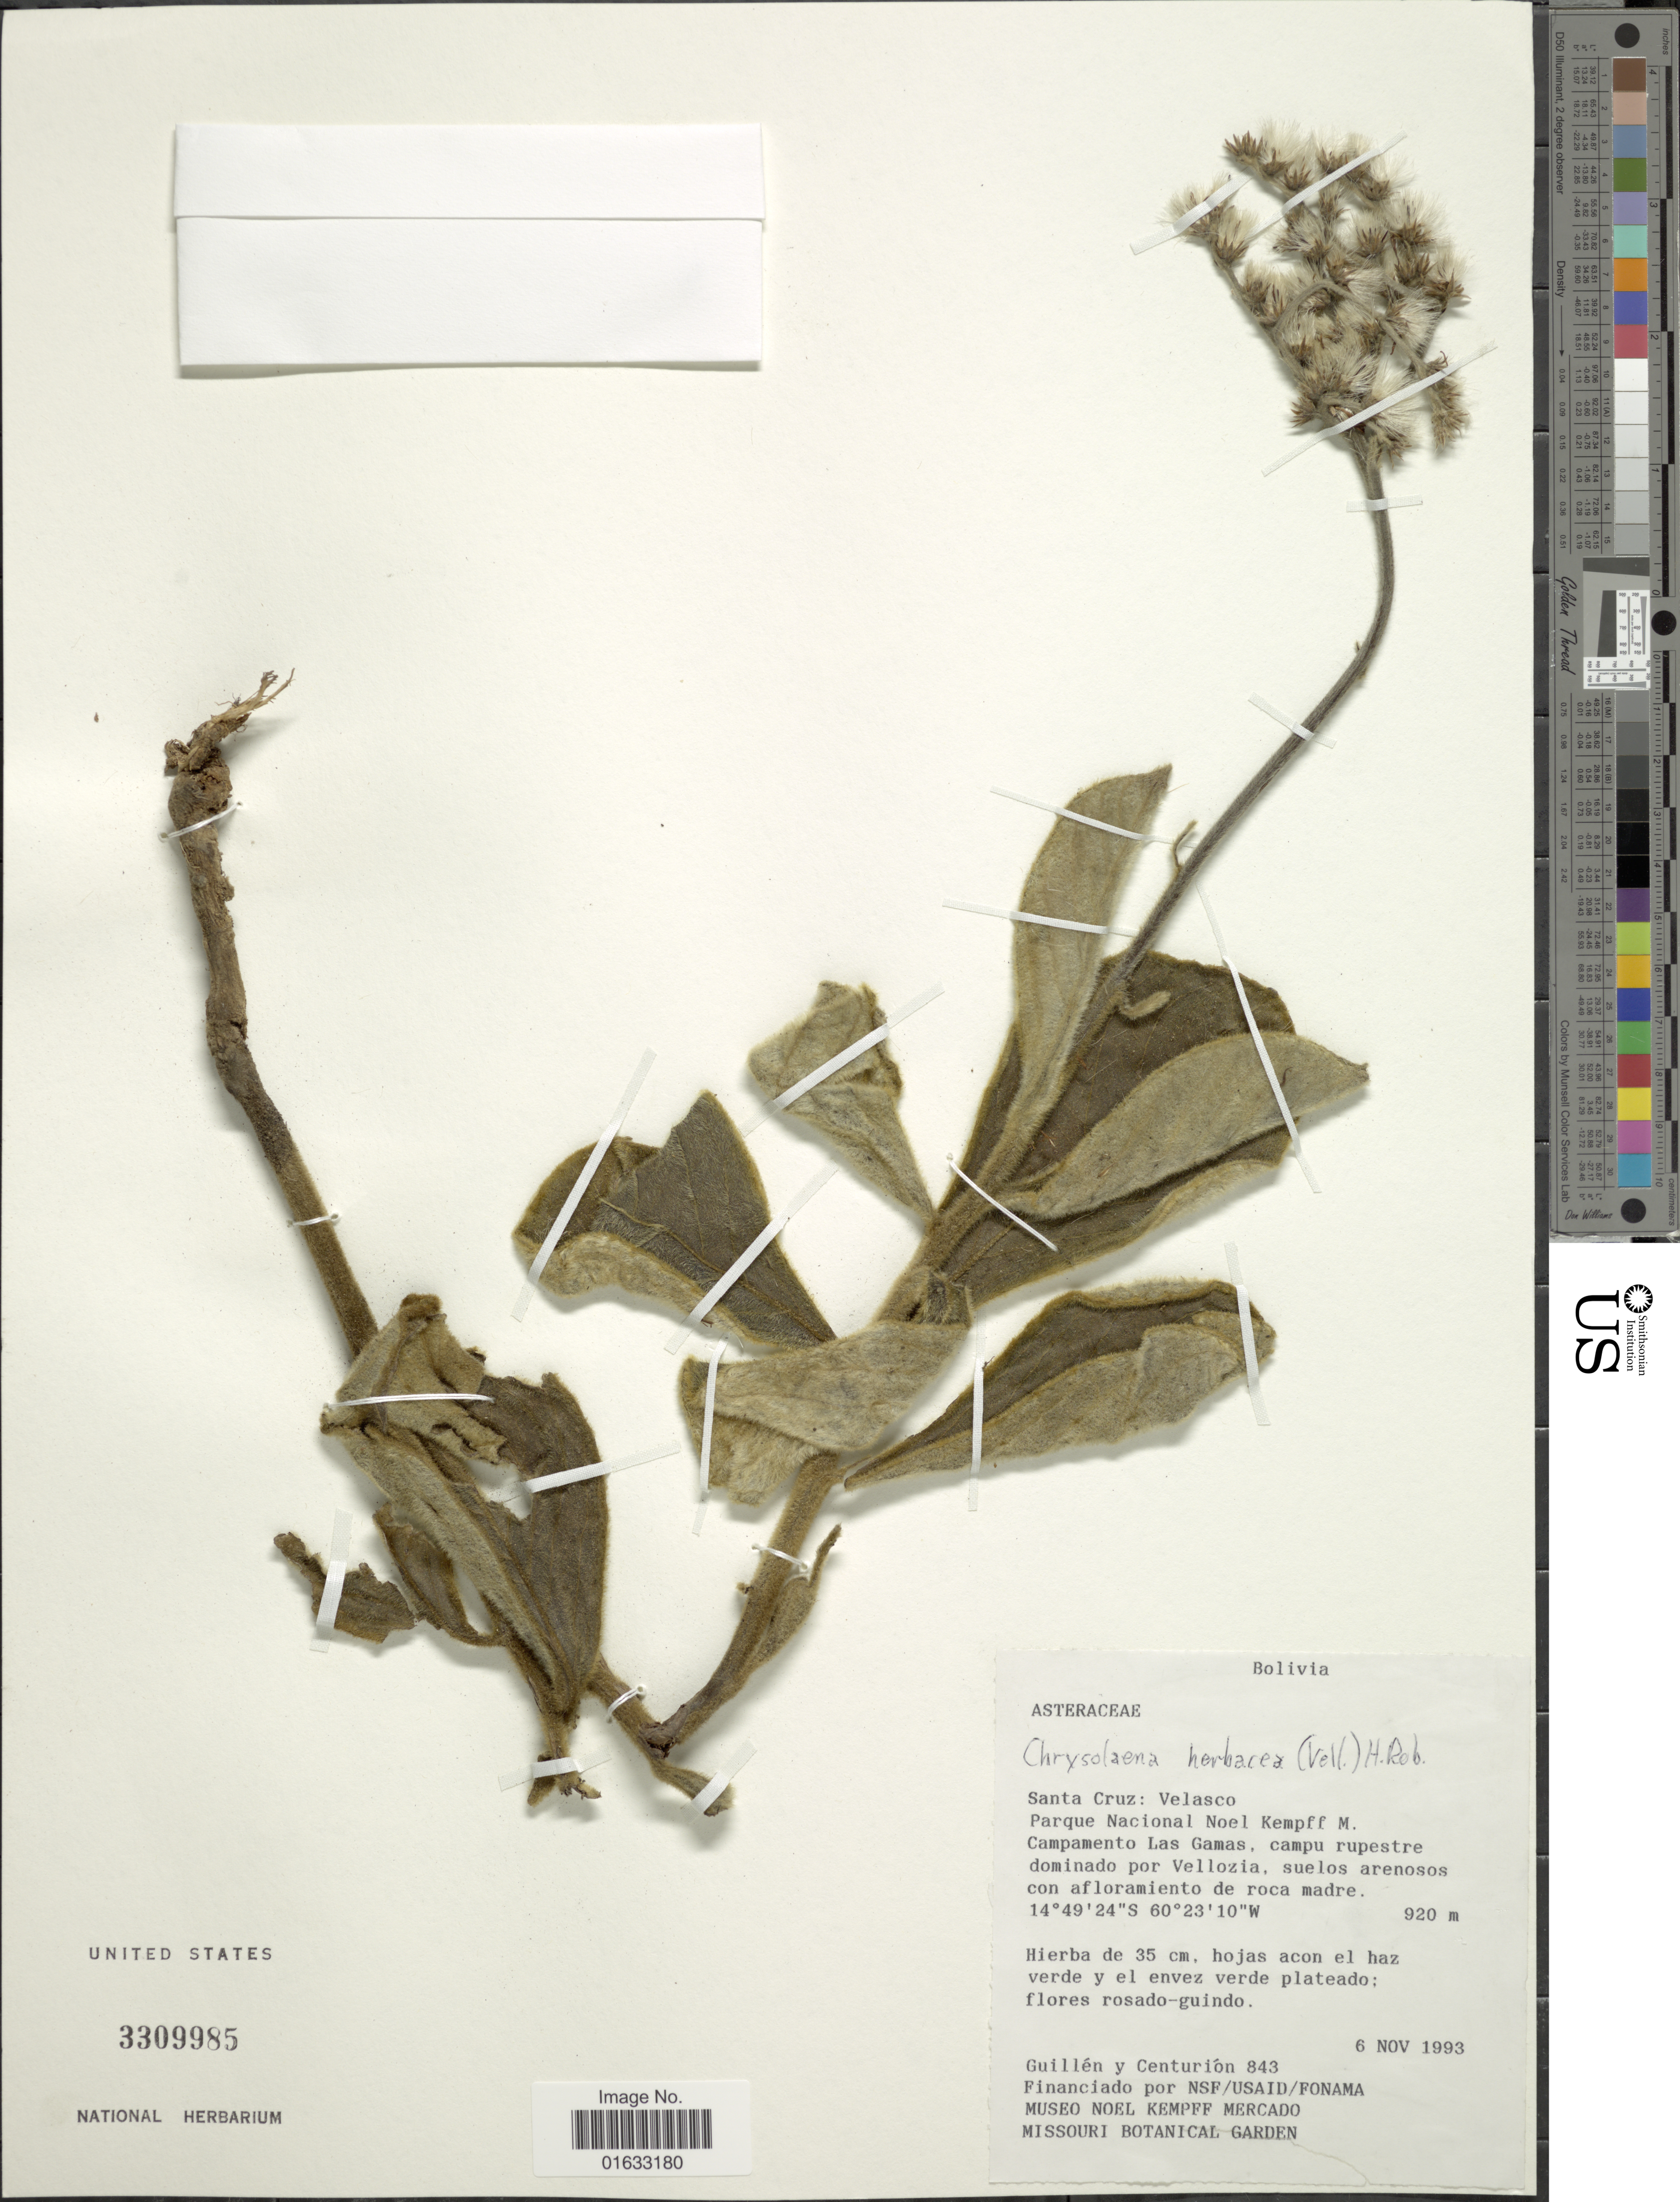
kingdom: Plantae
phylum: Tracheophyta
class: Magnoliopsida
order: Asterales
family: Asteraceae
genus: Chrysolaena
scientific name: Chrysolaena herbacea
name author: (Vell.) H. Rob.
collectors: -- Guillen & Centurion, --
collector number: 843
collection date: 1993-11-06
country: Bolivia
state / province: Santa Cruz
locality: Santa Cruz, Velasco, Parque Nacional Noel Kempff M. Campamento Las Gamas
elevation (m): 920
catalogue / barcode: US 3309985